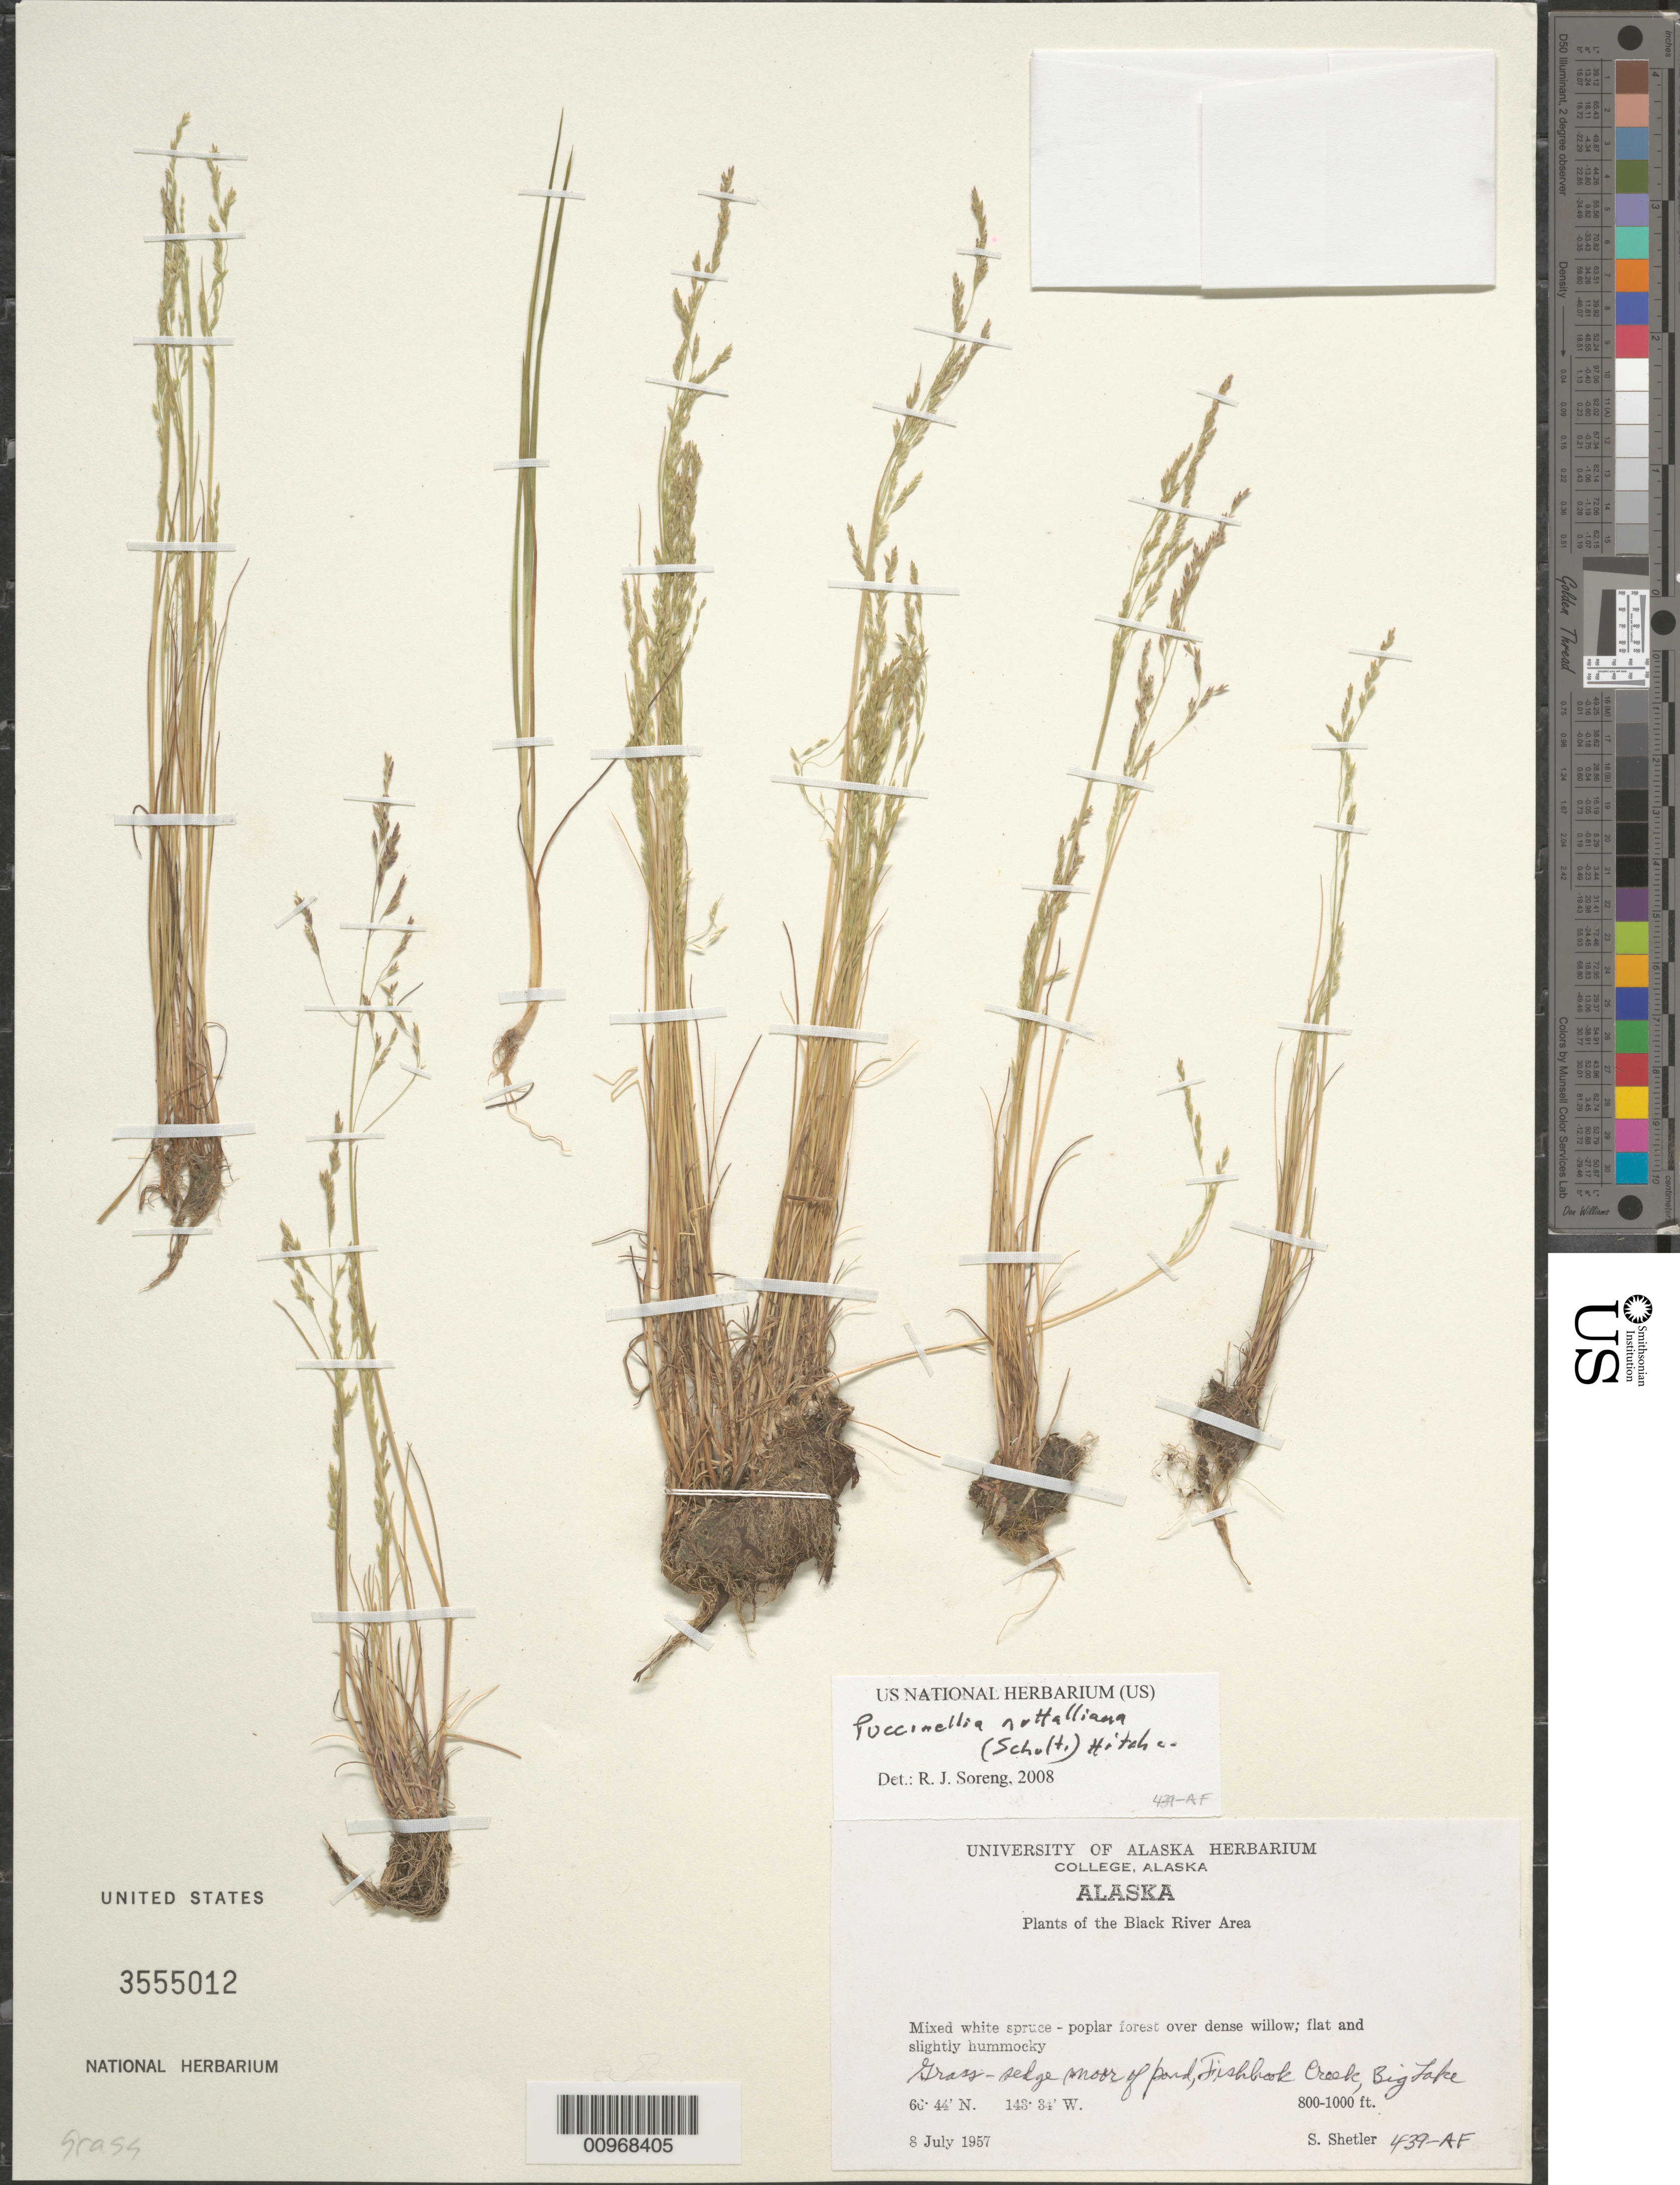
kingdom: Plantae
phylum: Tracheophyta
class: Liliopsida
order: Poales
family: Poaceae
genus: Puccinellia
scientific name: Puccinellia nuttalliana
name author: (Schult.) Hitchc.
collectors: S. Shetler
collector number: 439-AF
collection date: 1957-07-08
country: United States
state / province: Alaska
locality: The Black River Area. Grass-sedge snoor of pond, Fishhook Creek, Big Lake.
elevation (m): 244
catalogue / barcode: US 3555012